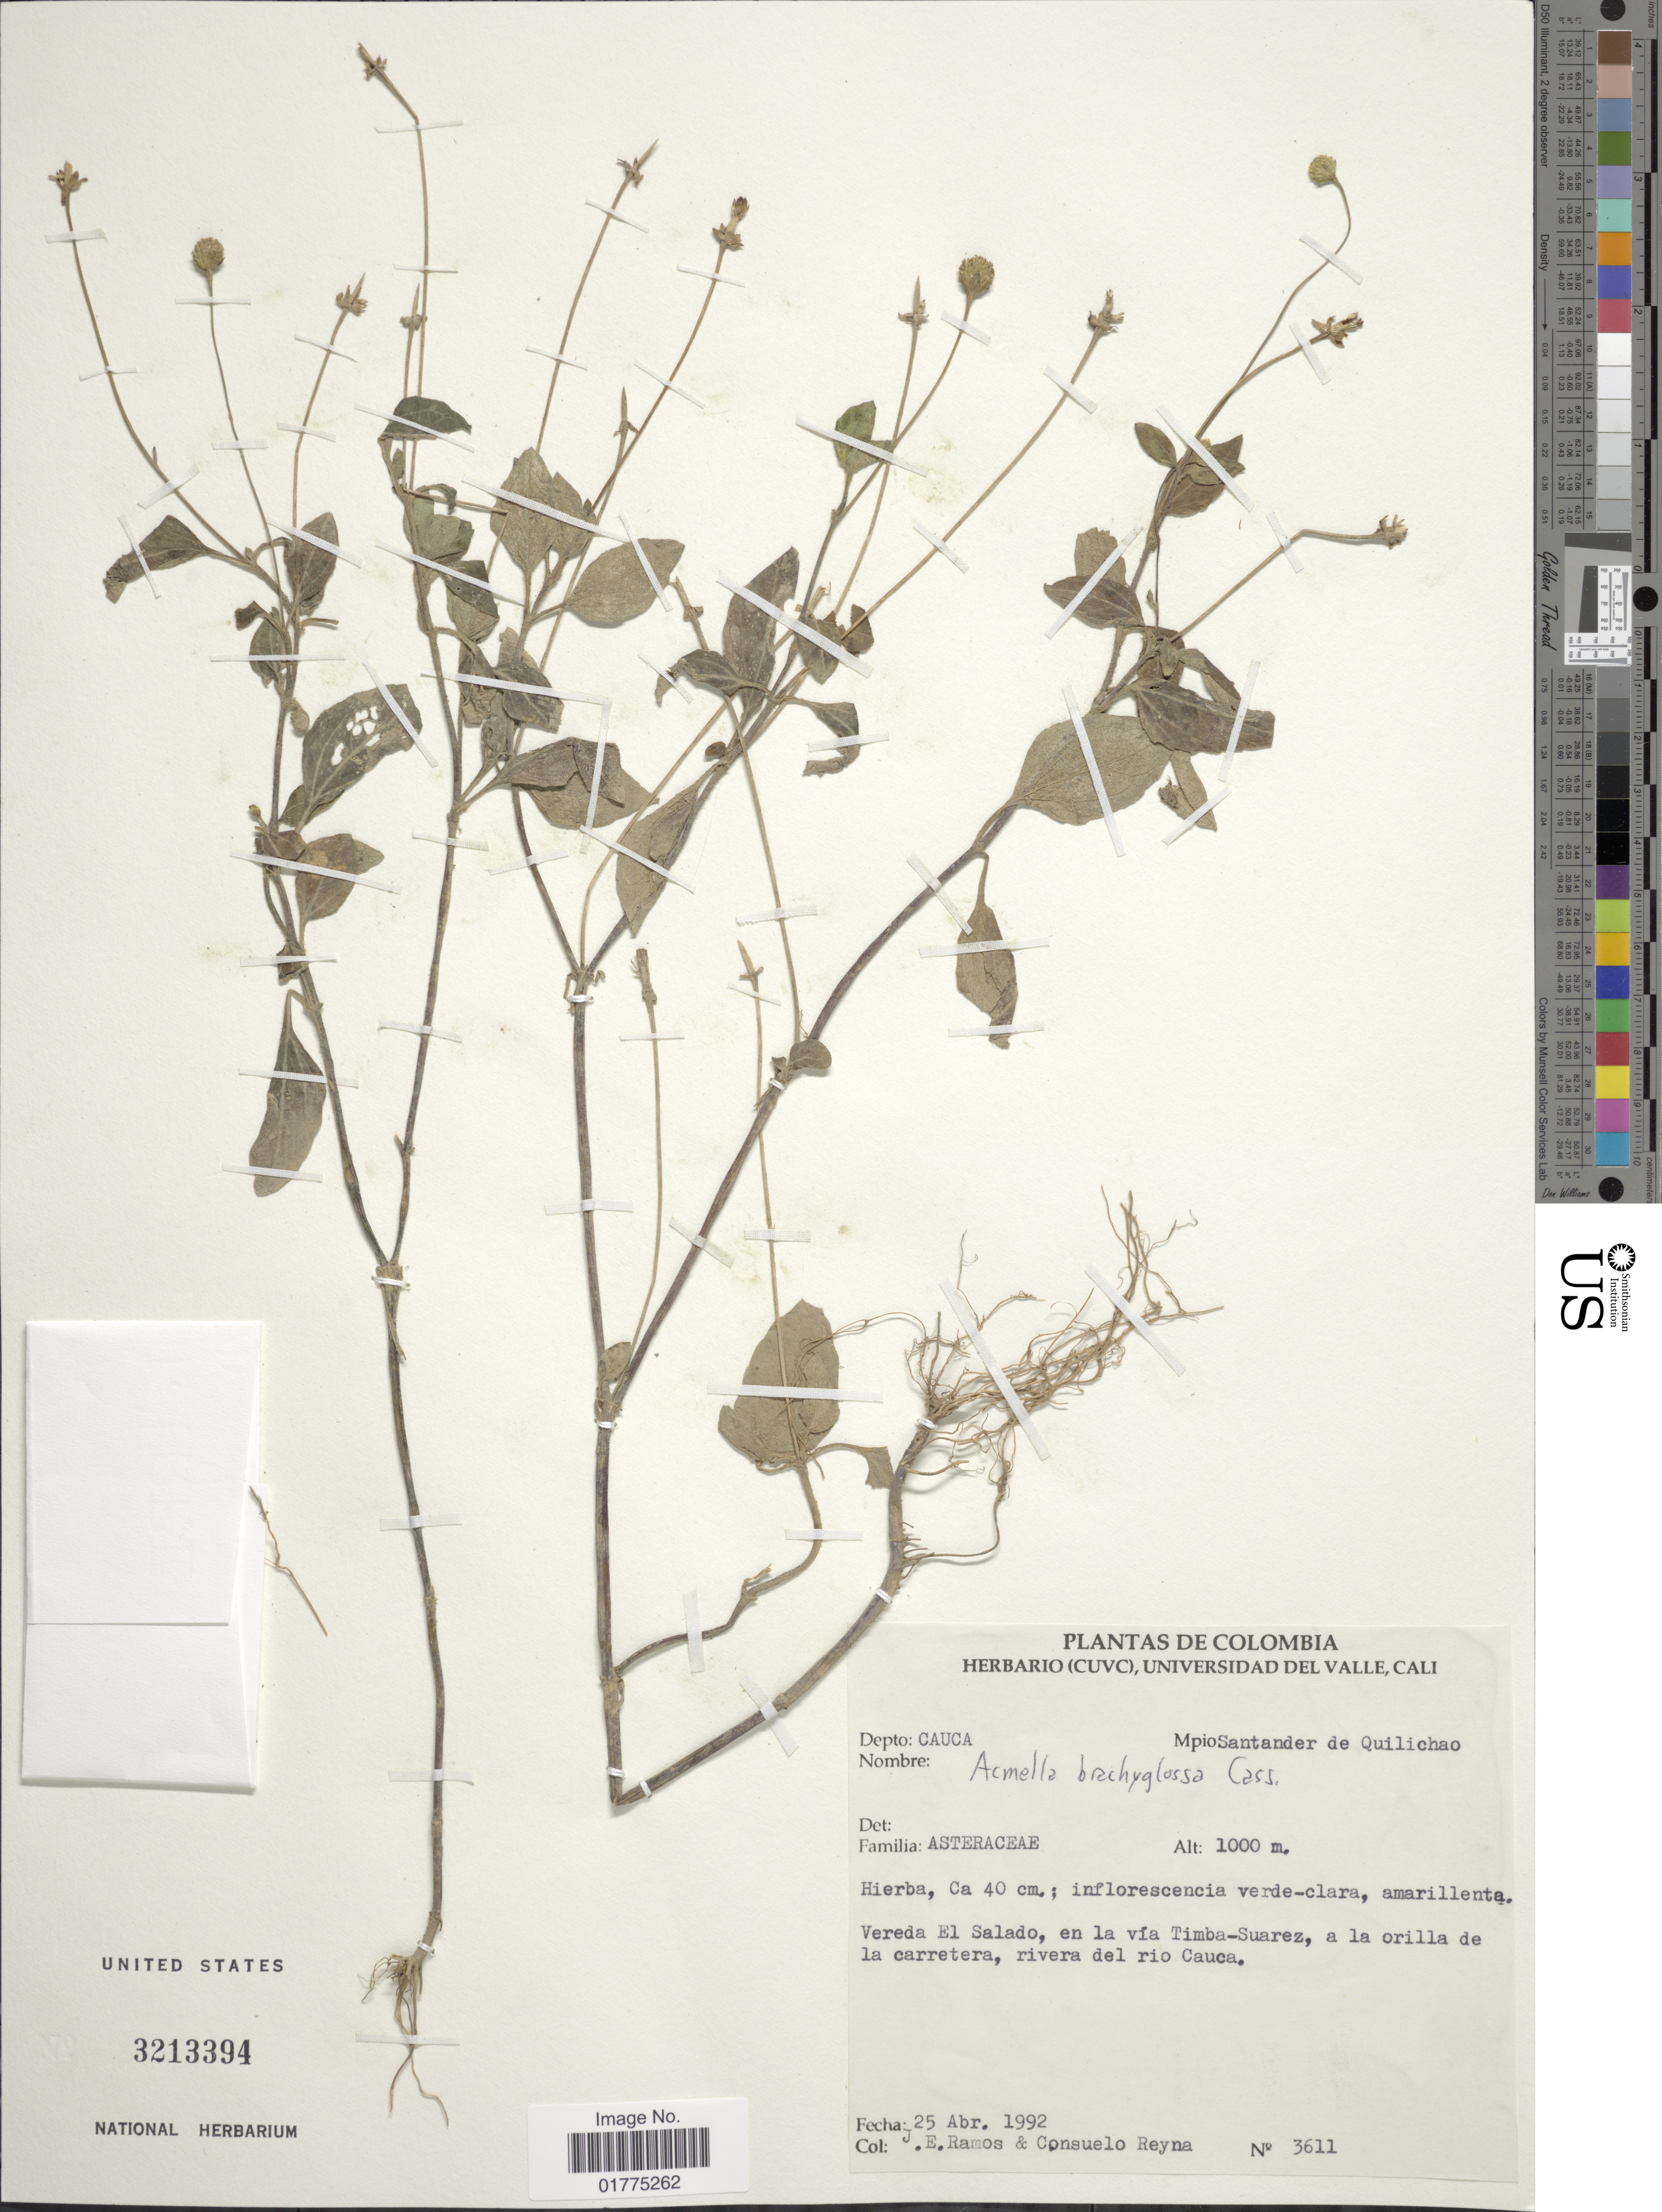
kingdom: Plantae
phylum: Tracheophyta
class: Magnoliopsida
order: Asterales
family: Asteraceae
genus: Acmella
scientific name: Acmella brachyglossa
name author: Cass.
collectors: J. E. Ramos & C. Reyna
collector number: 3611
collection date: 1992-04-25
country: Colombia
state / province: Cauca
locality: Mpio: Santander de Quilichao, Verede El Salado, en la via Timba-Suarez, a la orilla de la carretera, rivera del rio Cauca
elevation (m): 1000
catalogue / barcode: US 3213394